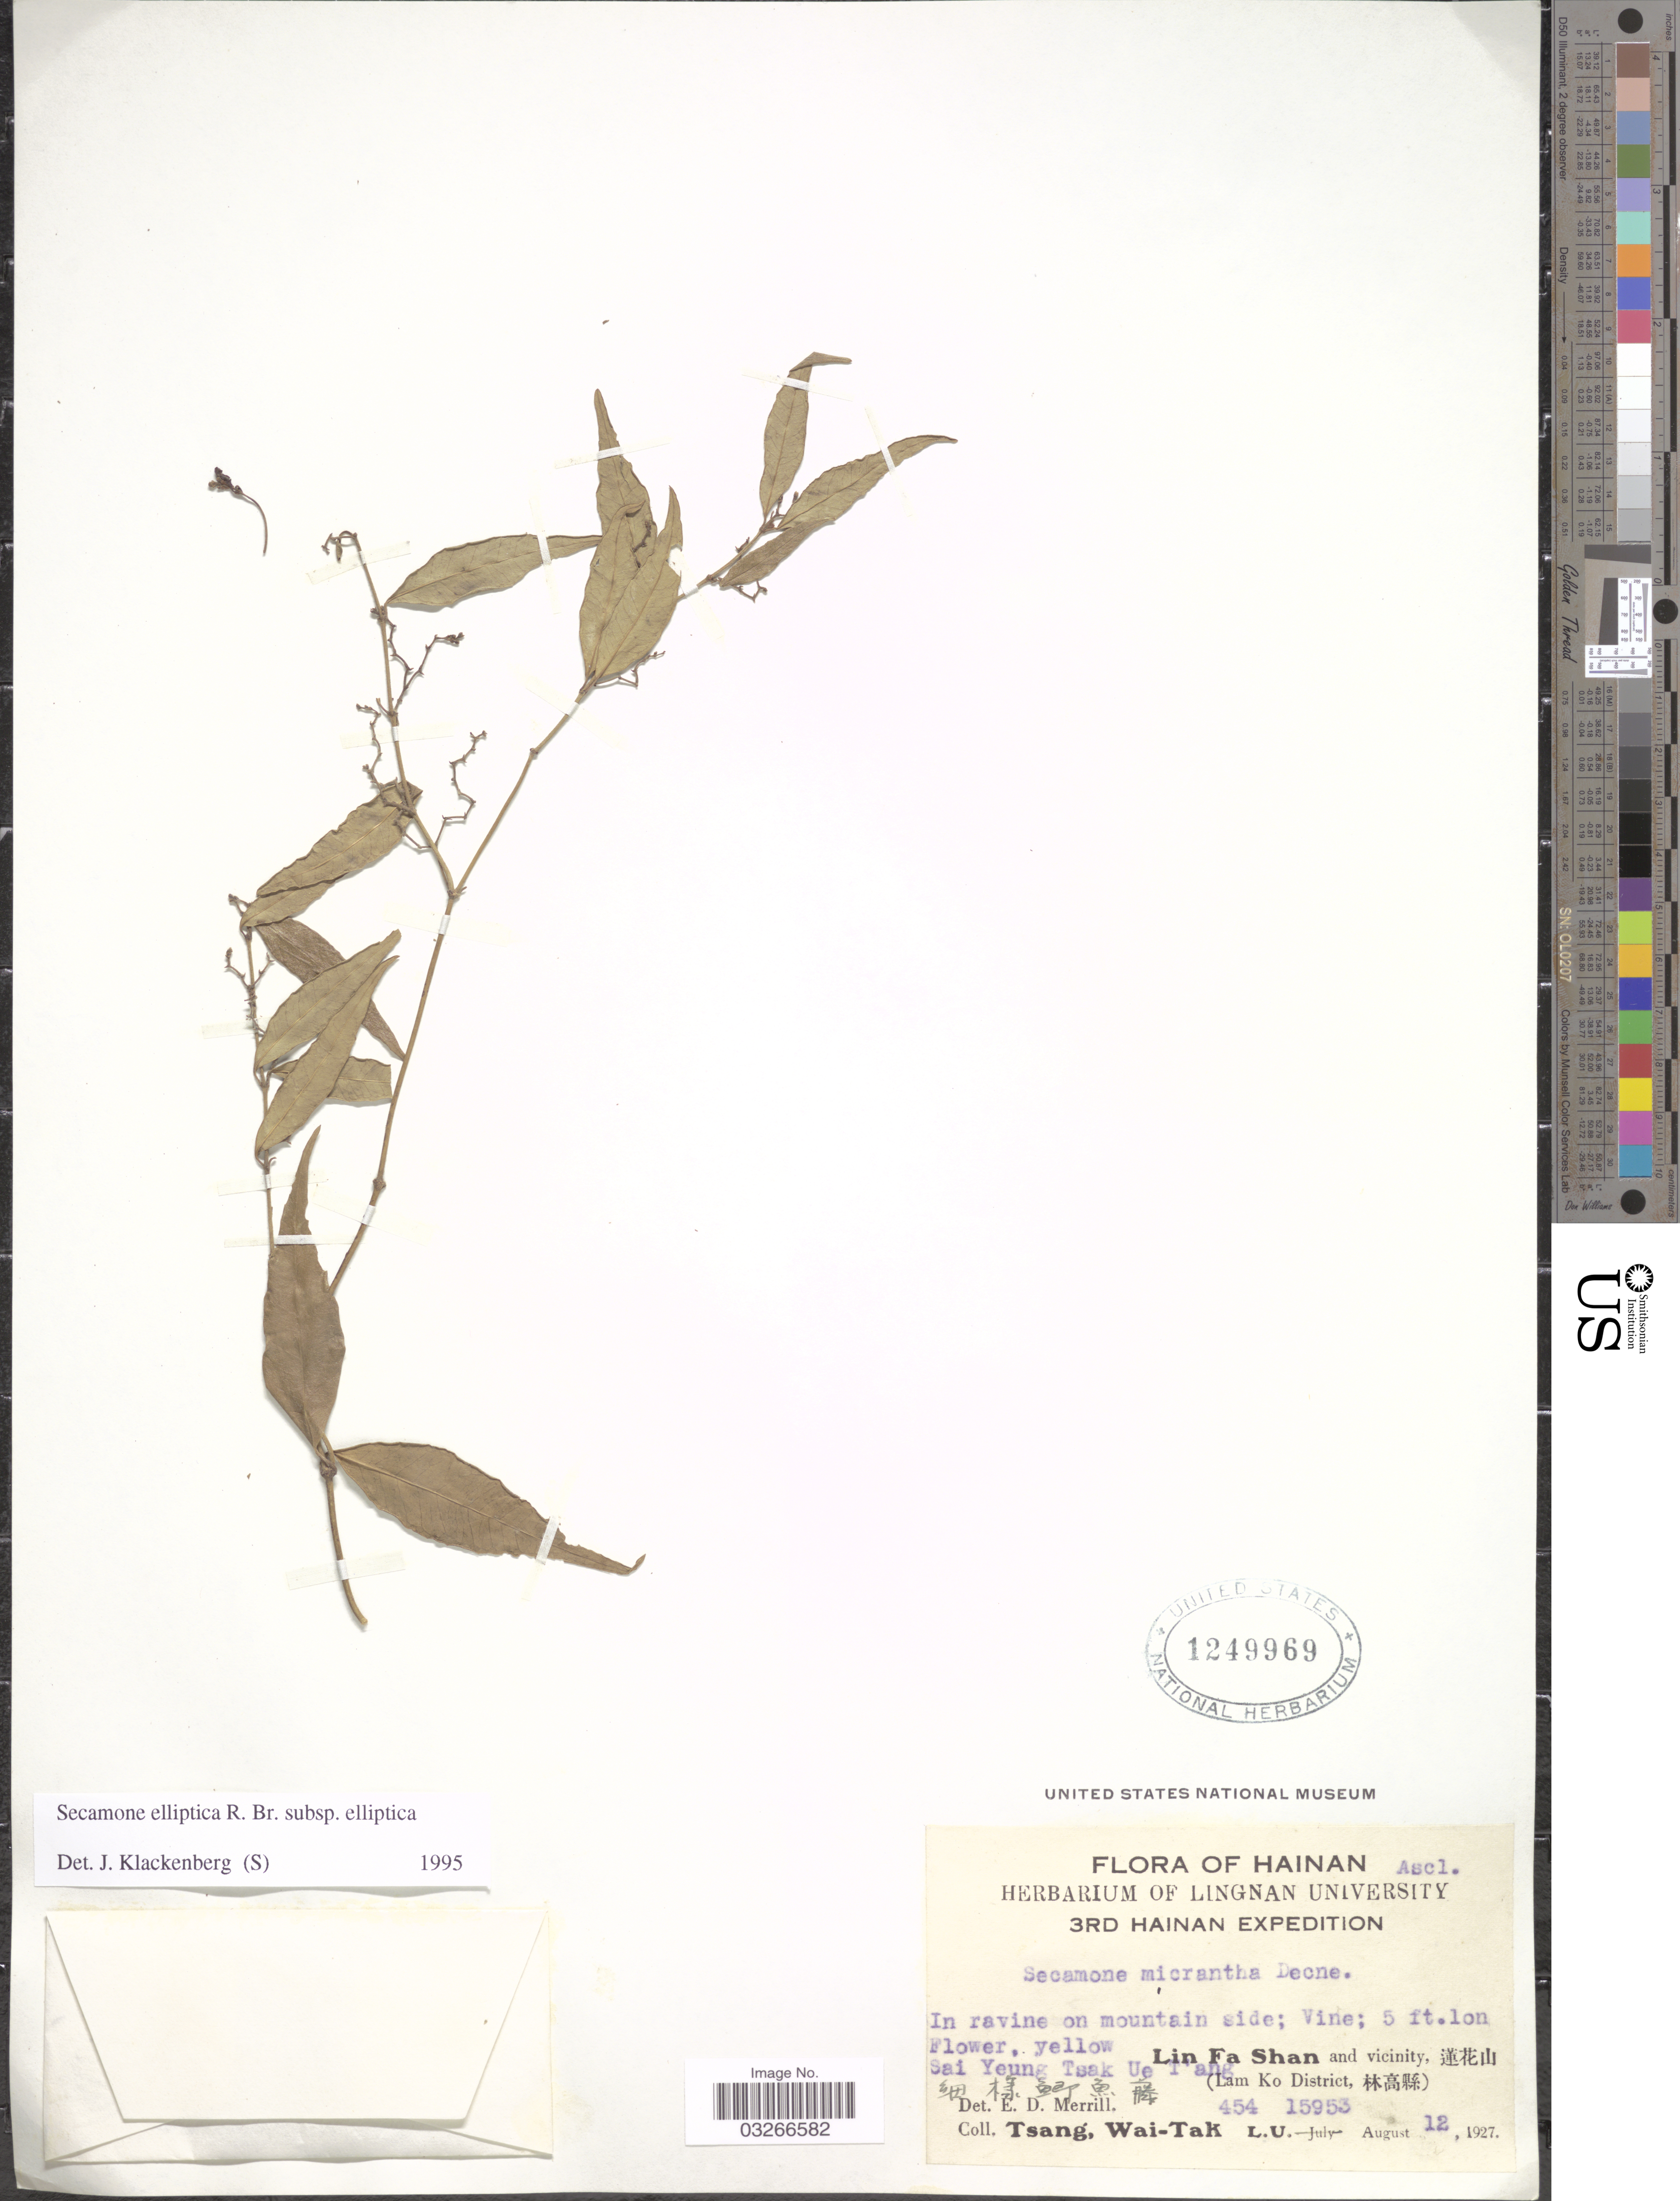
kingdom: Plantae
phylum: Tracheophyta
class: Magnoliopsida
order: Gentianales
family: Apocynaceae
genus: Secamone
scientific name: Secamone elliptica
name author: R. Br.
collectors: W. T. Tsang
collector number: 454L.U15953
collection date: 1927-08-12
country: China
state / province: Hainan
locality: Sai Yeung Tsak Ue T'ang. X. Lin Fa Shan and vicinity, X. (Lam Ko District, X).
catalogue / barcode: US 1249969